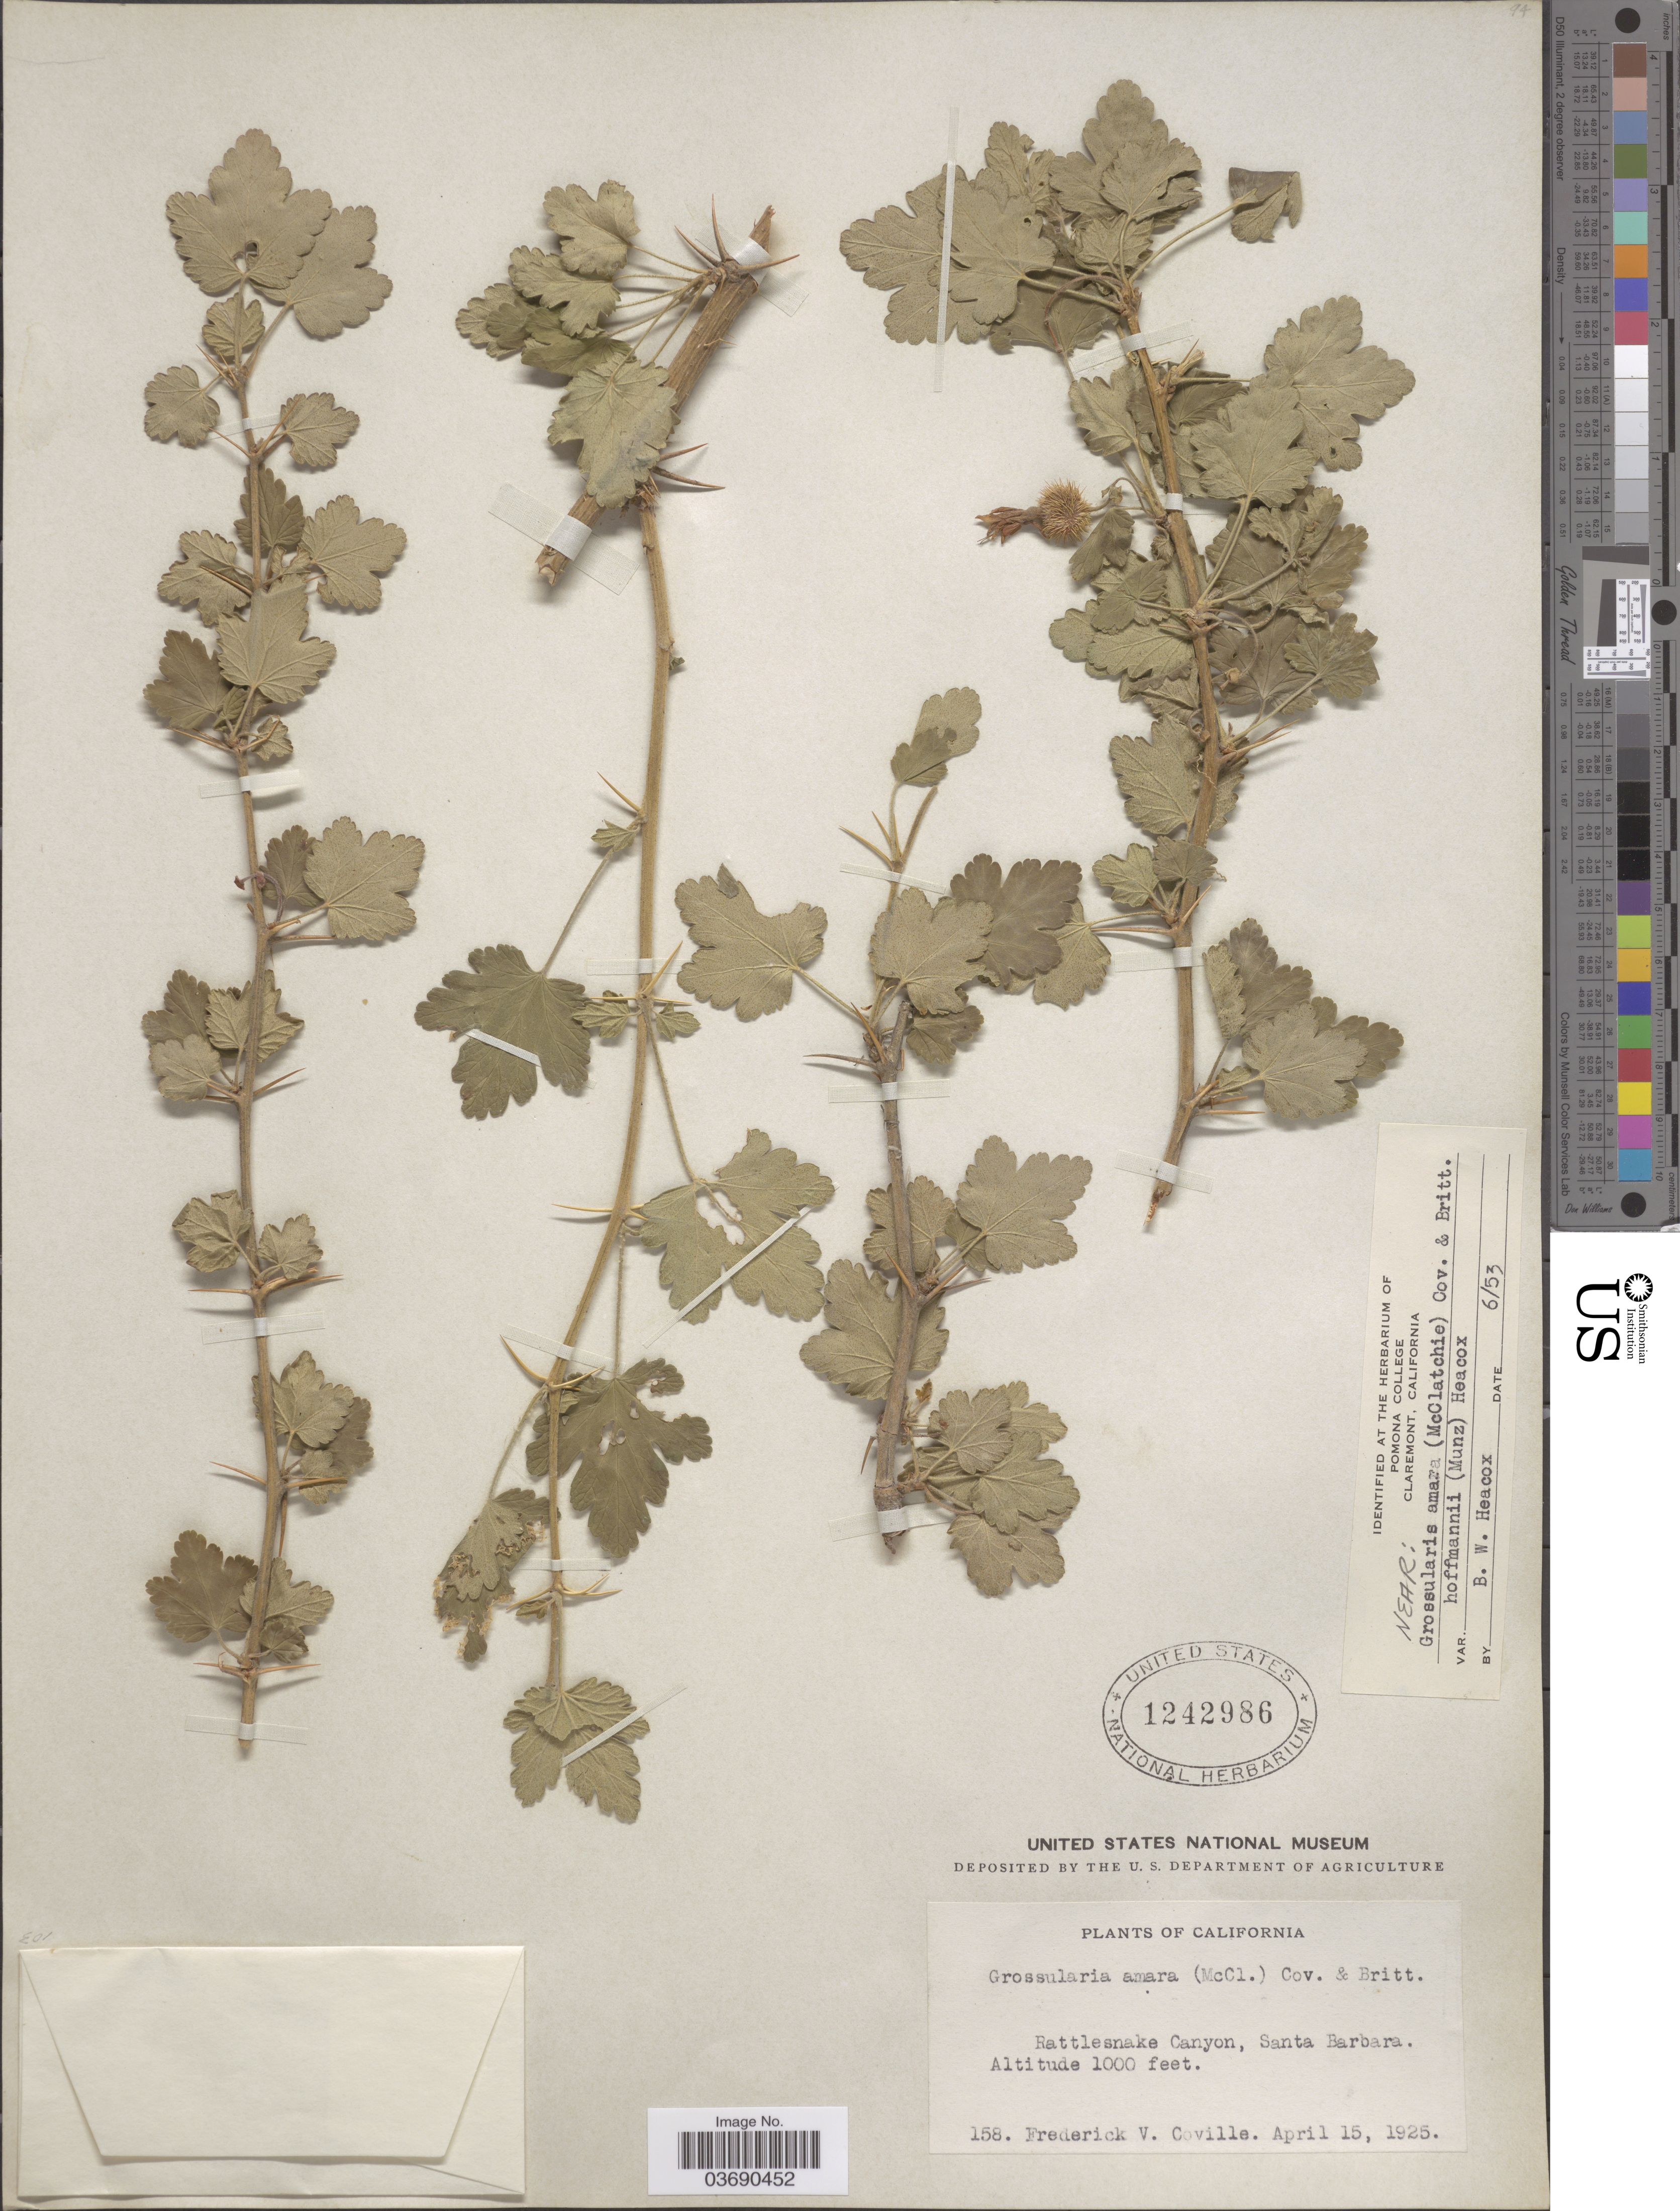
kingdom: Plantae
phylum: Tracheophyta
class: Magnoliopsida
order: Saxifragales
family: Grossulariaceae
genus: Ribes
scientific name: Ribes amarum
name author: McClatchie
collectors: F. V. Coville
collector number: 158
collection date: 1925-04-15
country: United States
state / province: California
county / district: Santa Barbara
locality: Rattlesnake Canyon, Santa Barbara.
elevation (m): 305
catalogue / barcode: US 1242986